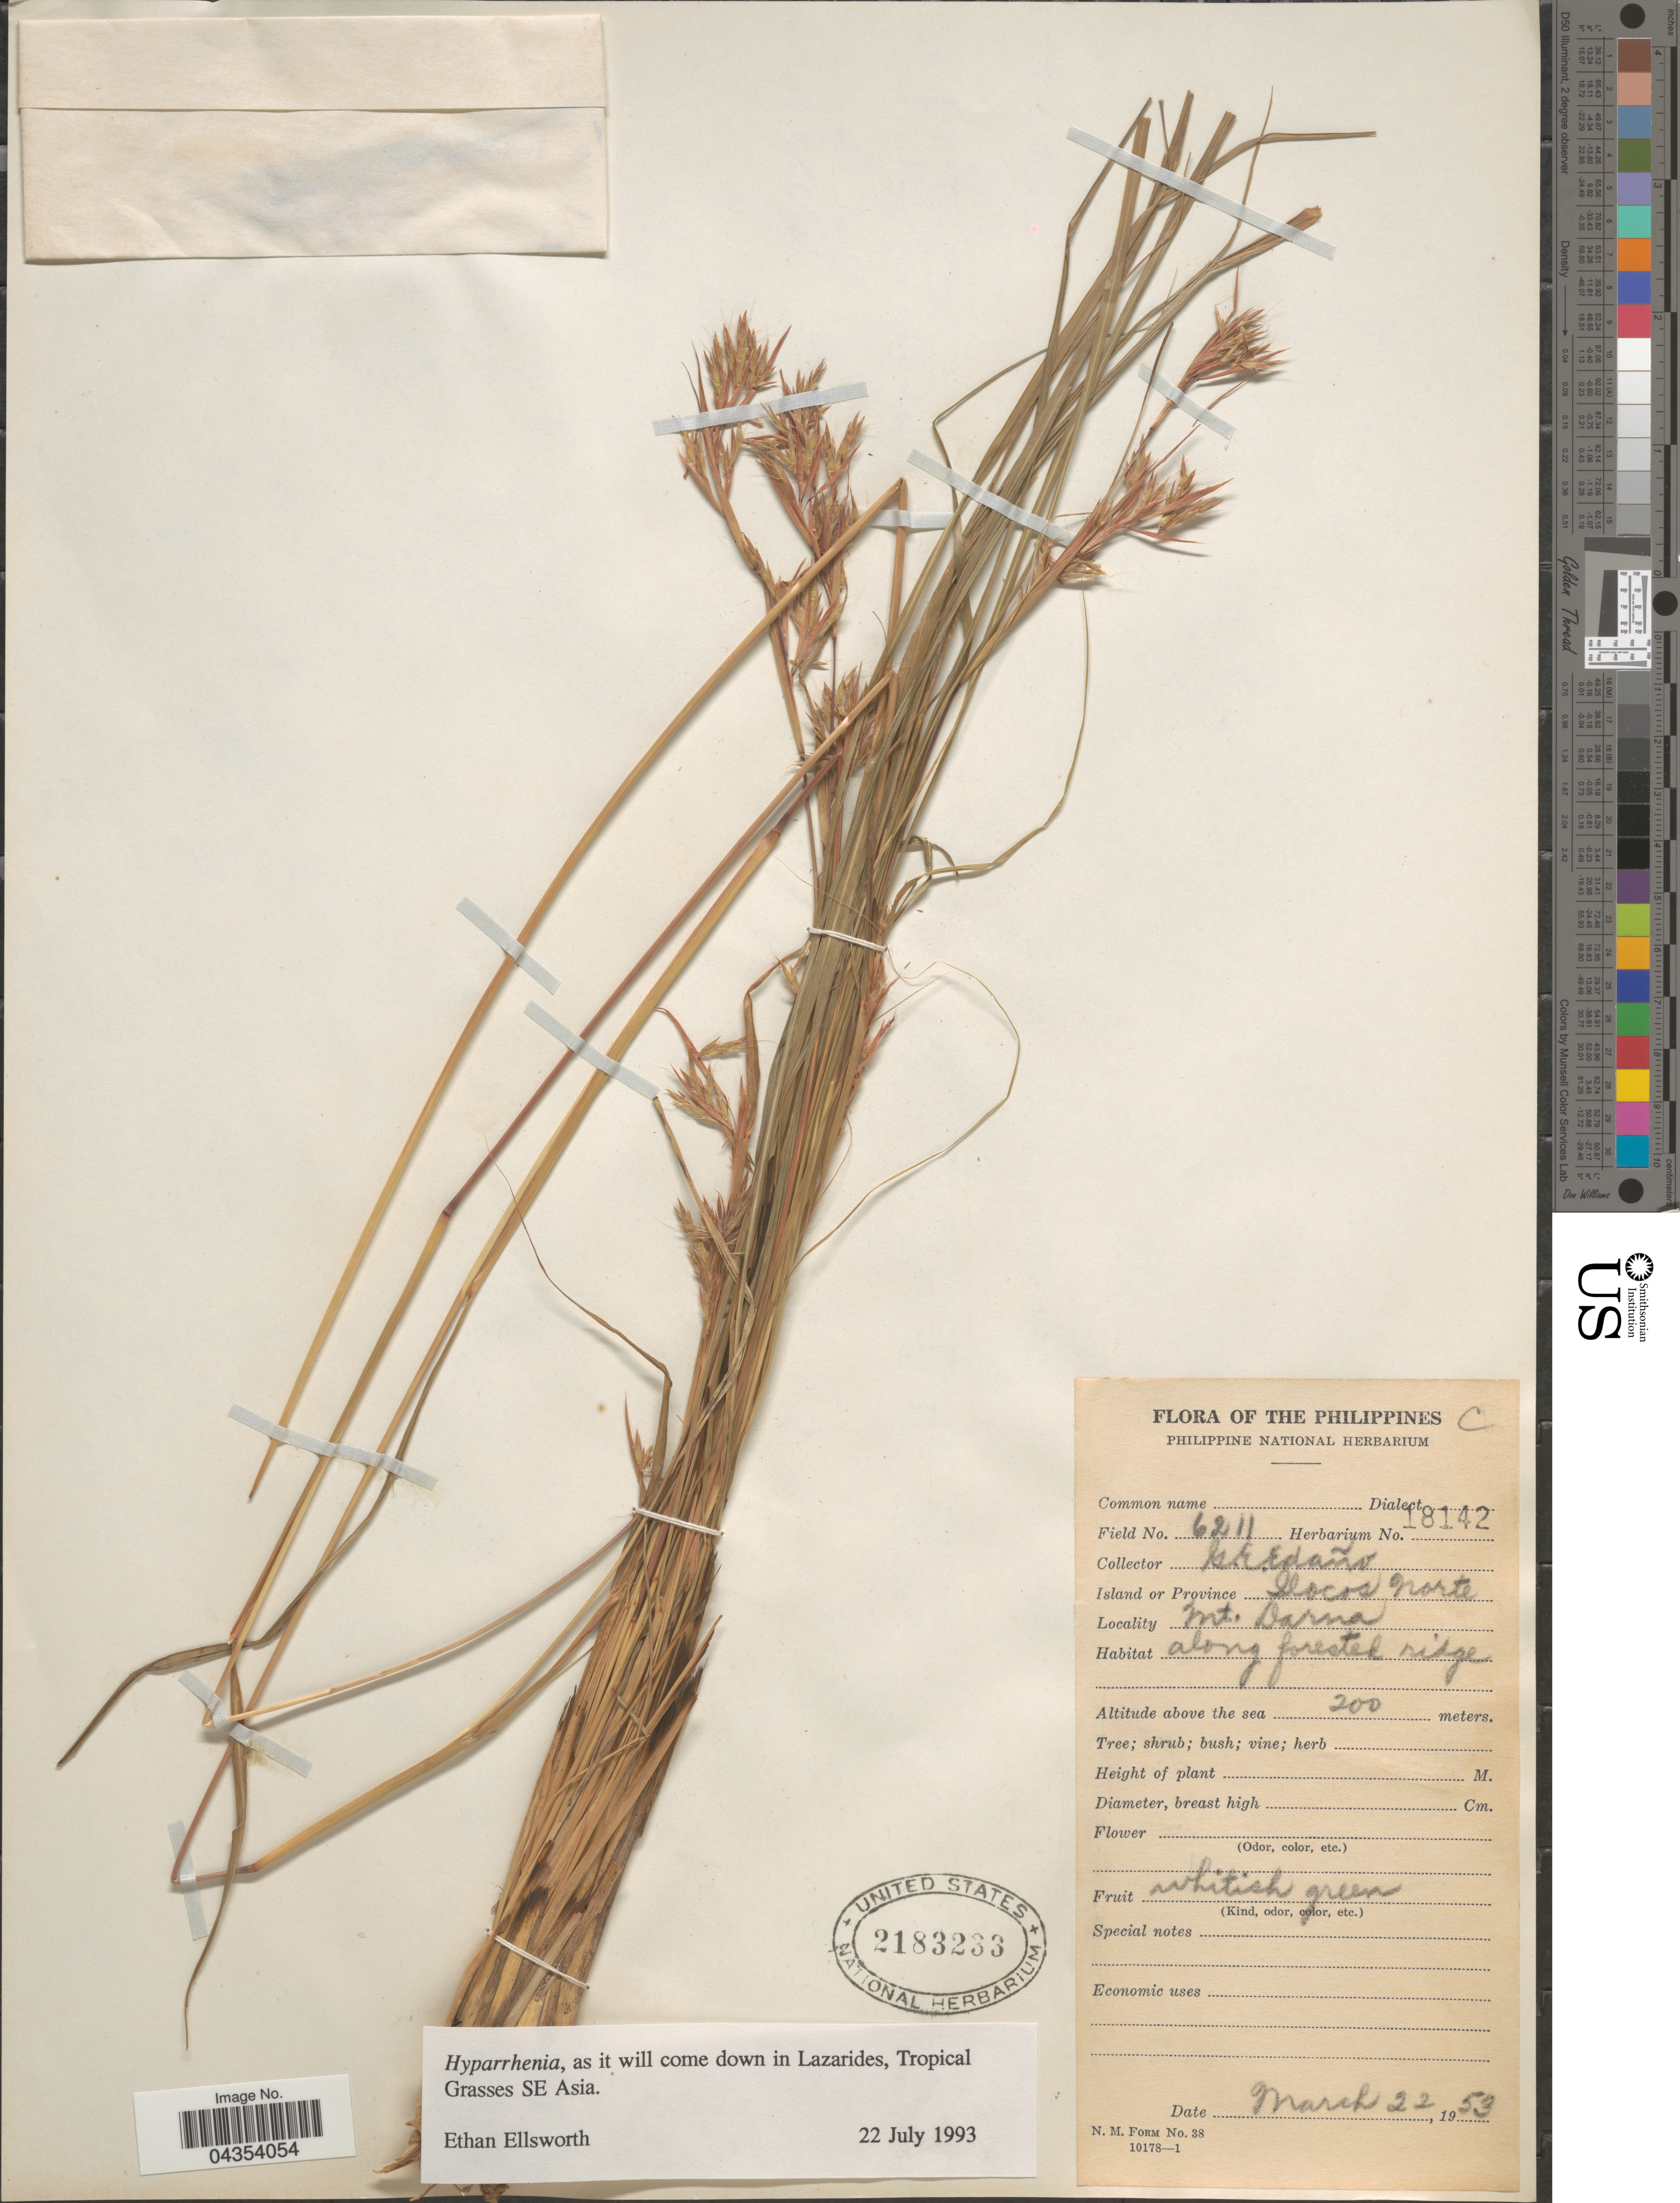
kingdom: Plantae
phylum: Tracheophyta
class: Liliopsida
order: Poales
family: Poaceae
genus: Hyparrhenia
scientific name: Hyparrhenia sp.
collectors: G. E. Edaño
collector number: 6211/18142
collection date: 1953-03-22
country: Philippines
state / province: Ilocos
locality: The Philippines. Island or Province Ilocos Norte. Mt. Darna.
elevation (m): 200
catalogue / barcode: US 2183233